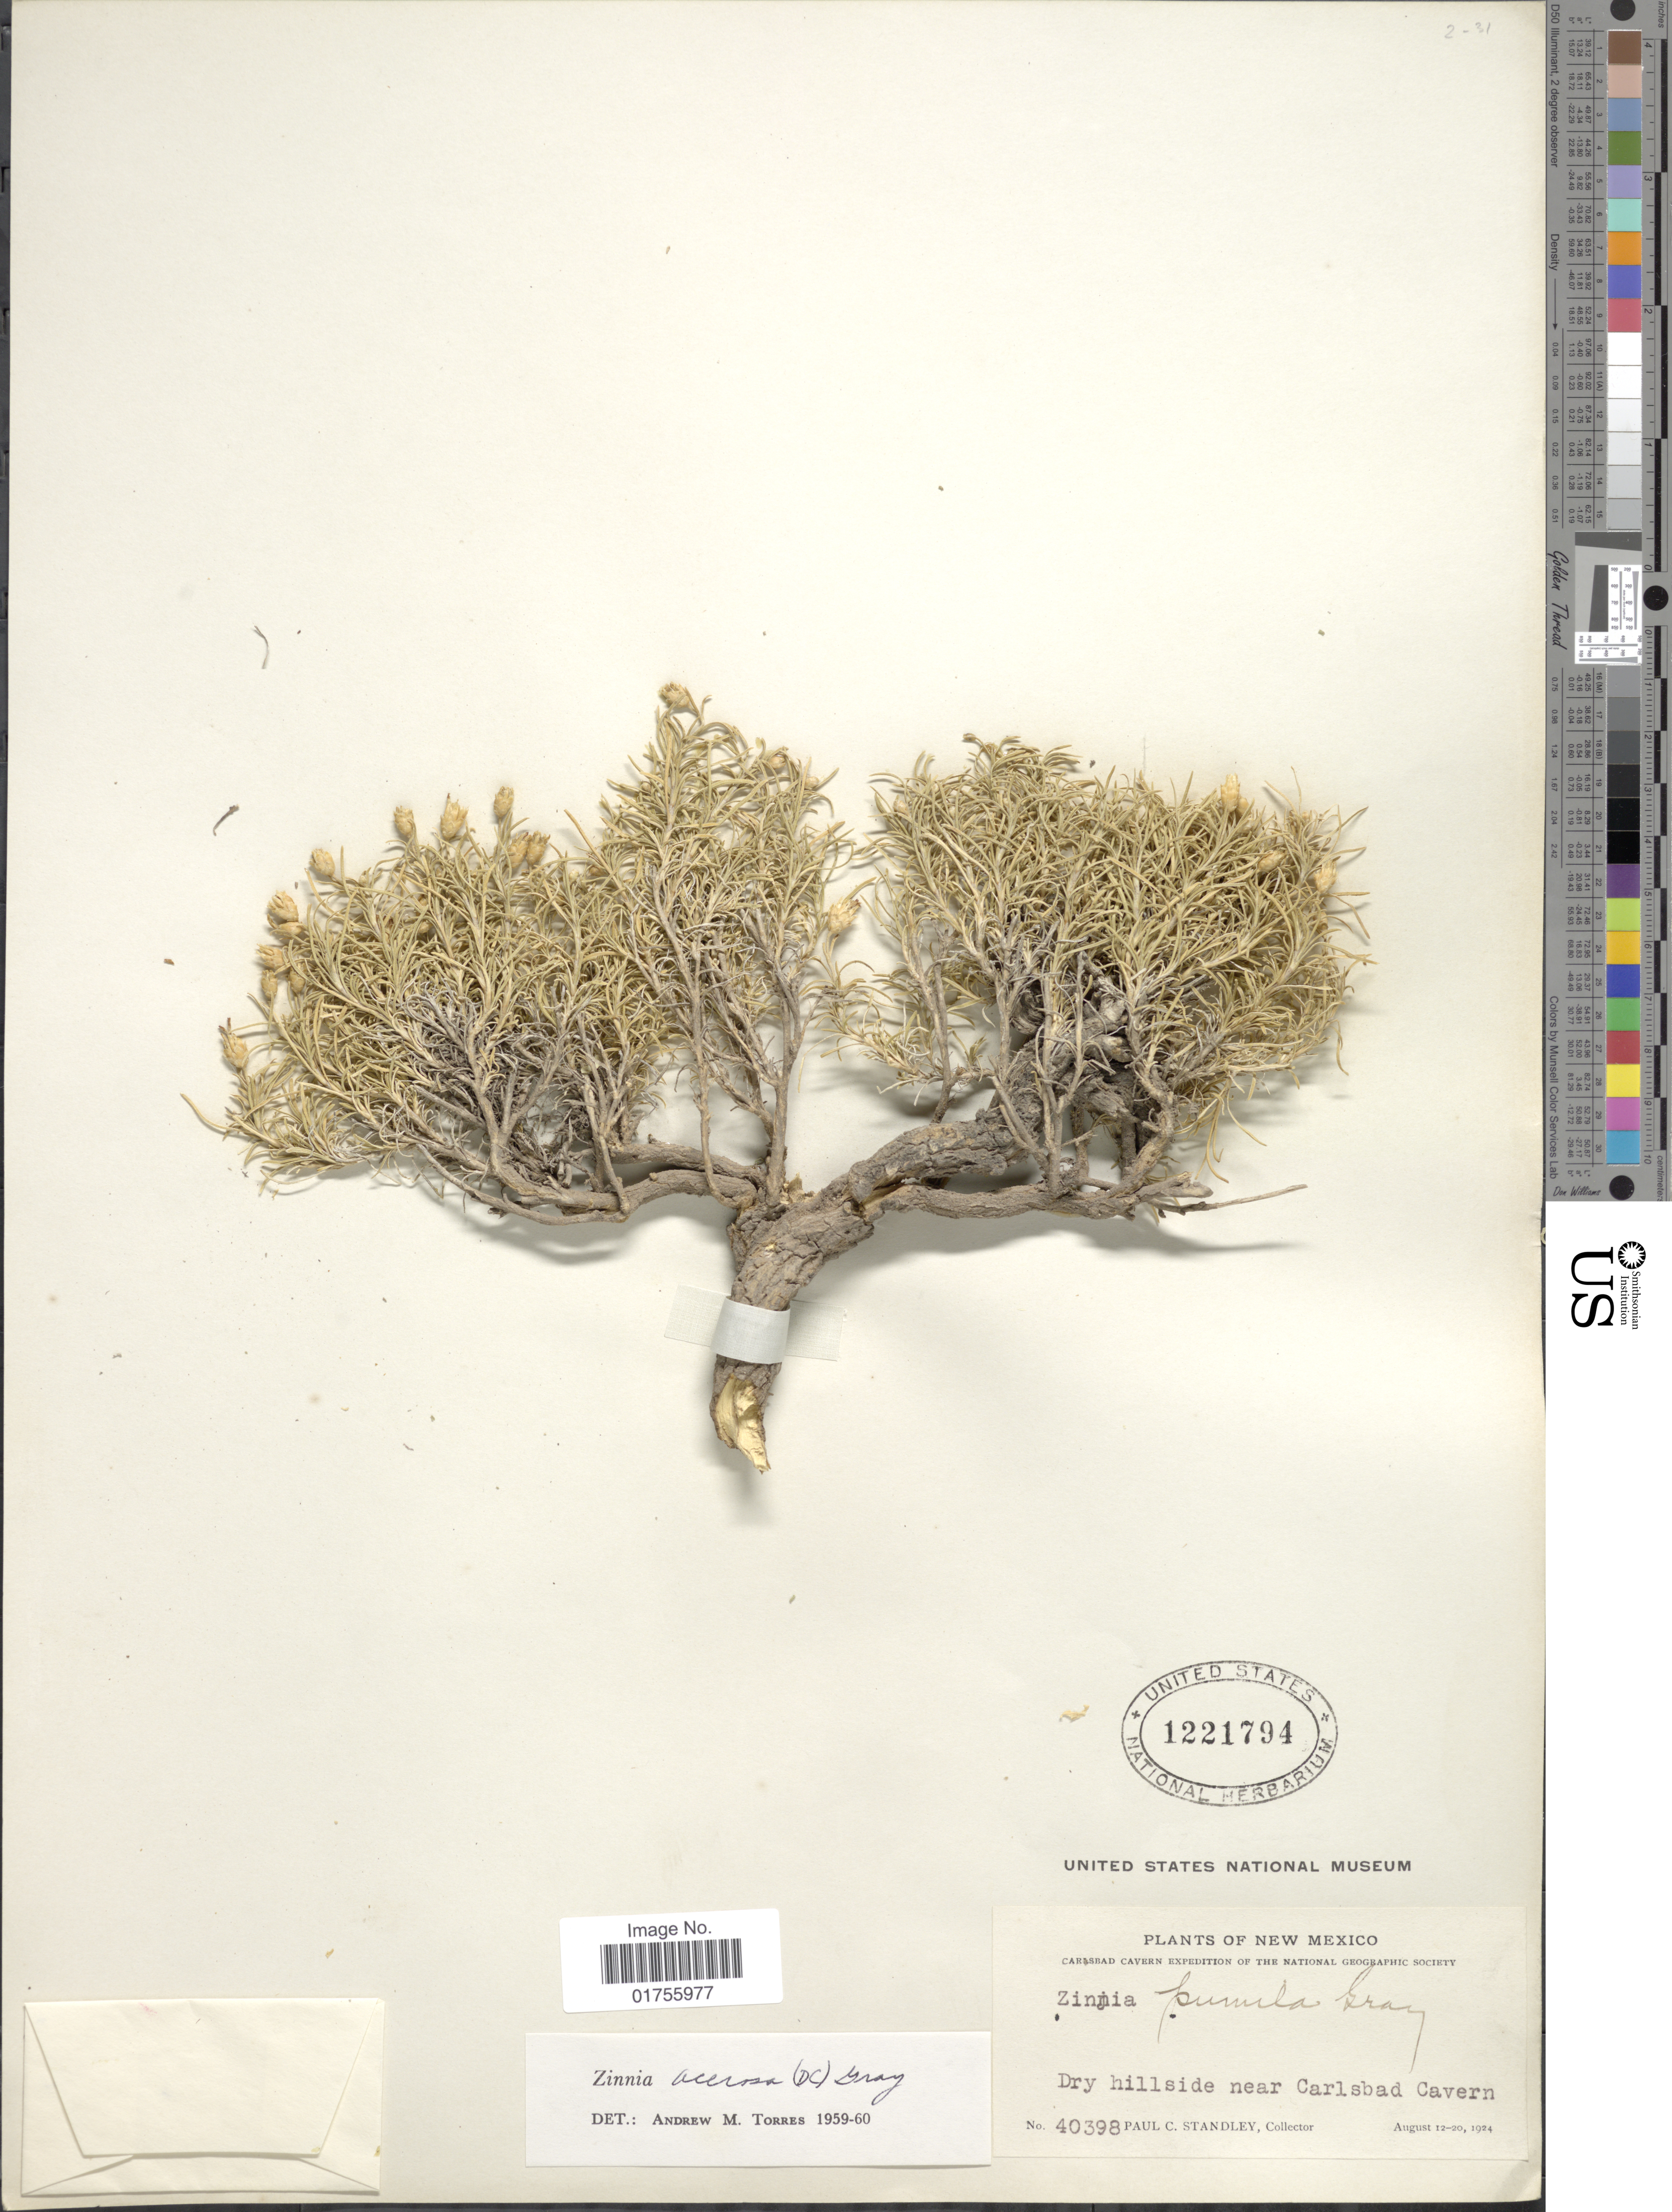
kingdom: Plantae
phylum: Tracheophyta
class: Magnoliopsida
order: Asterales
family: Asteraceae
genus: Zinnia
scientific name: Zinnia acerosa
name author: (DC.) A. Gray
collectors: P. C. Standley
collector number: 40398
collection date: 1924-08-12/1924-08-20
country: United States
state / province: New Mexico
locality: Dry hillside near Carlsbad Cavern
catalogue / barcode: US 1221794